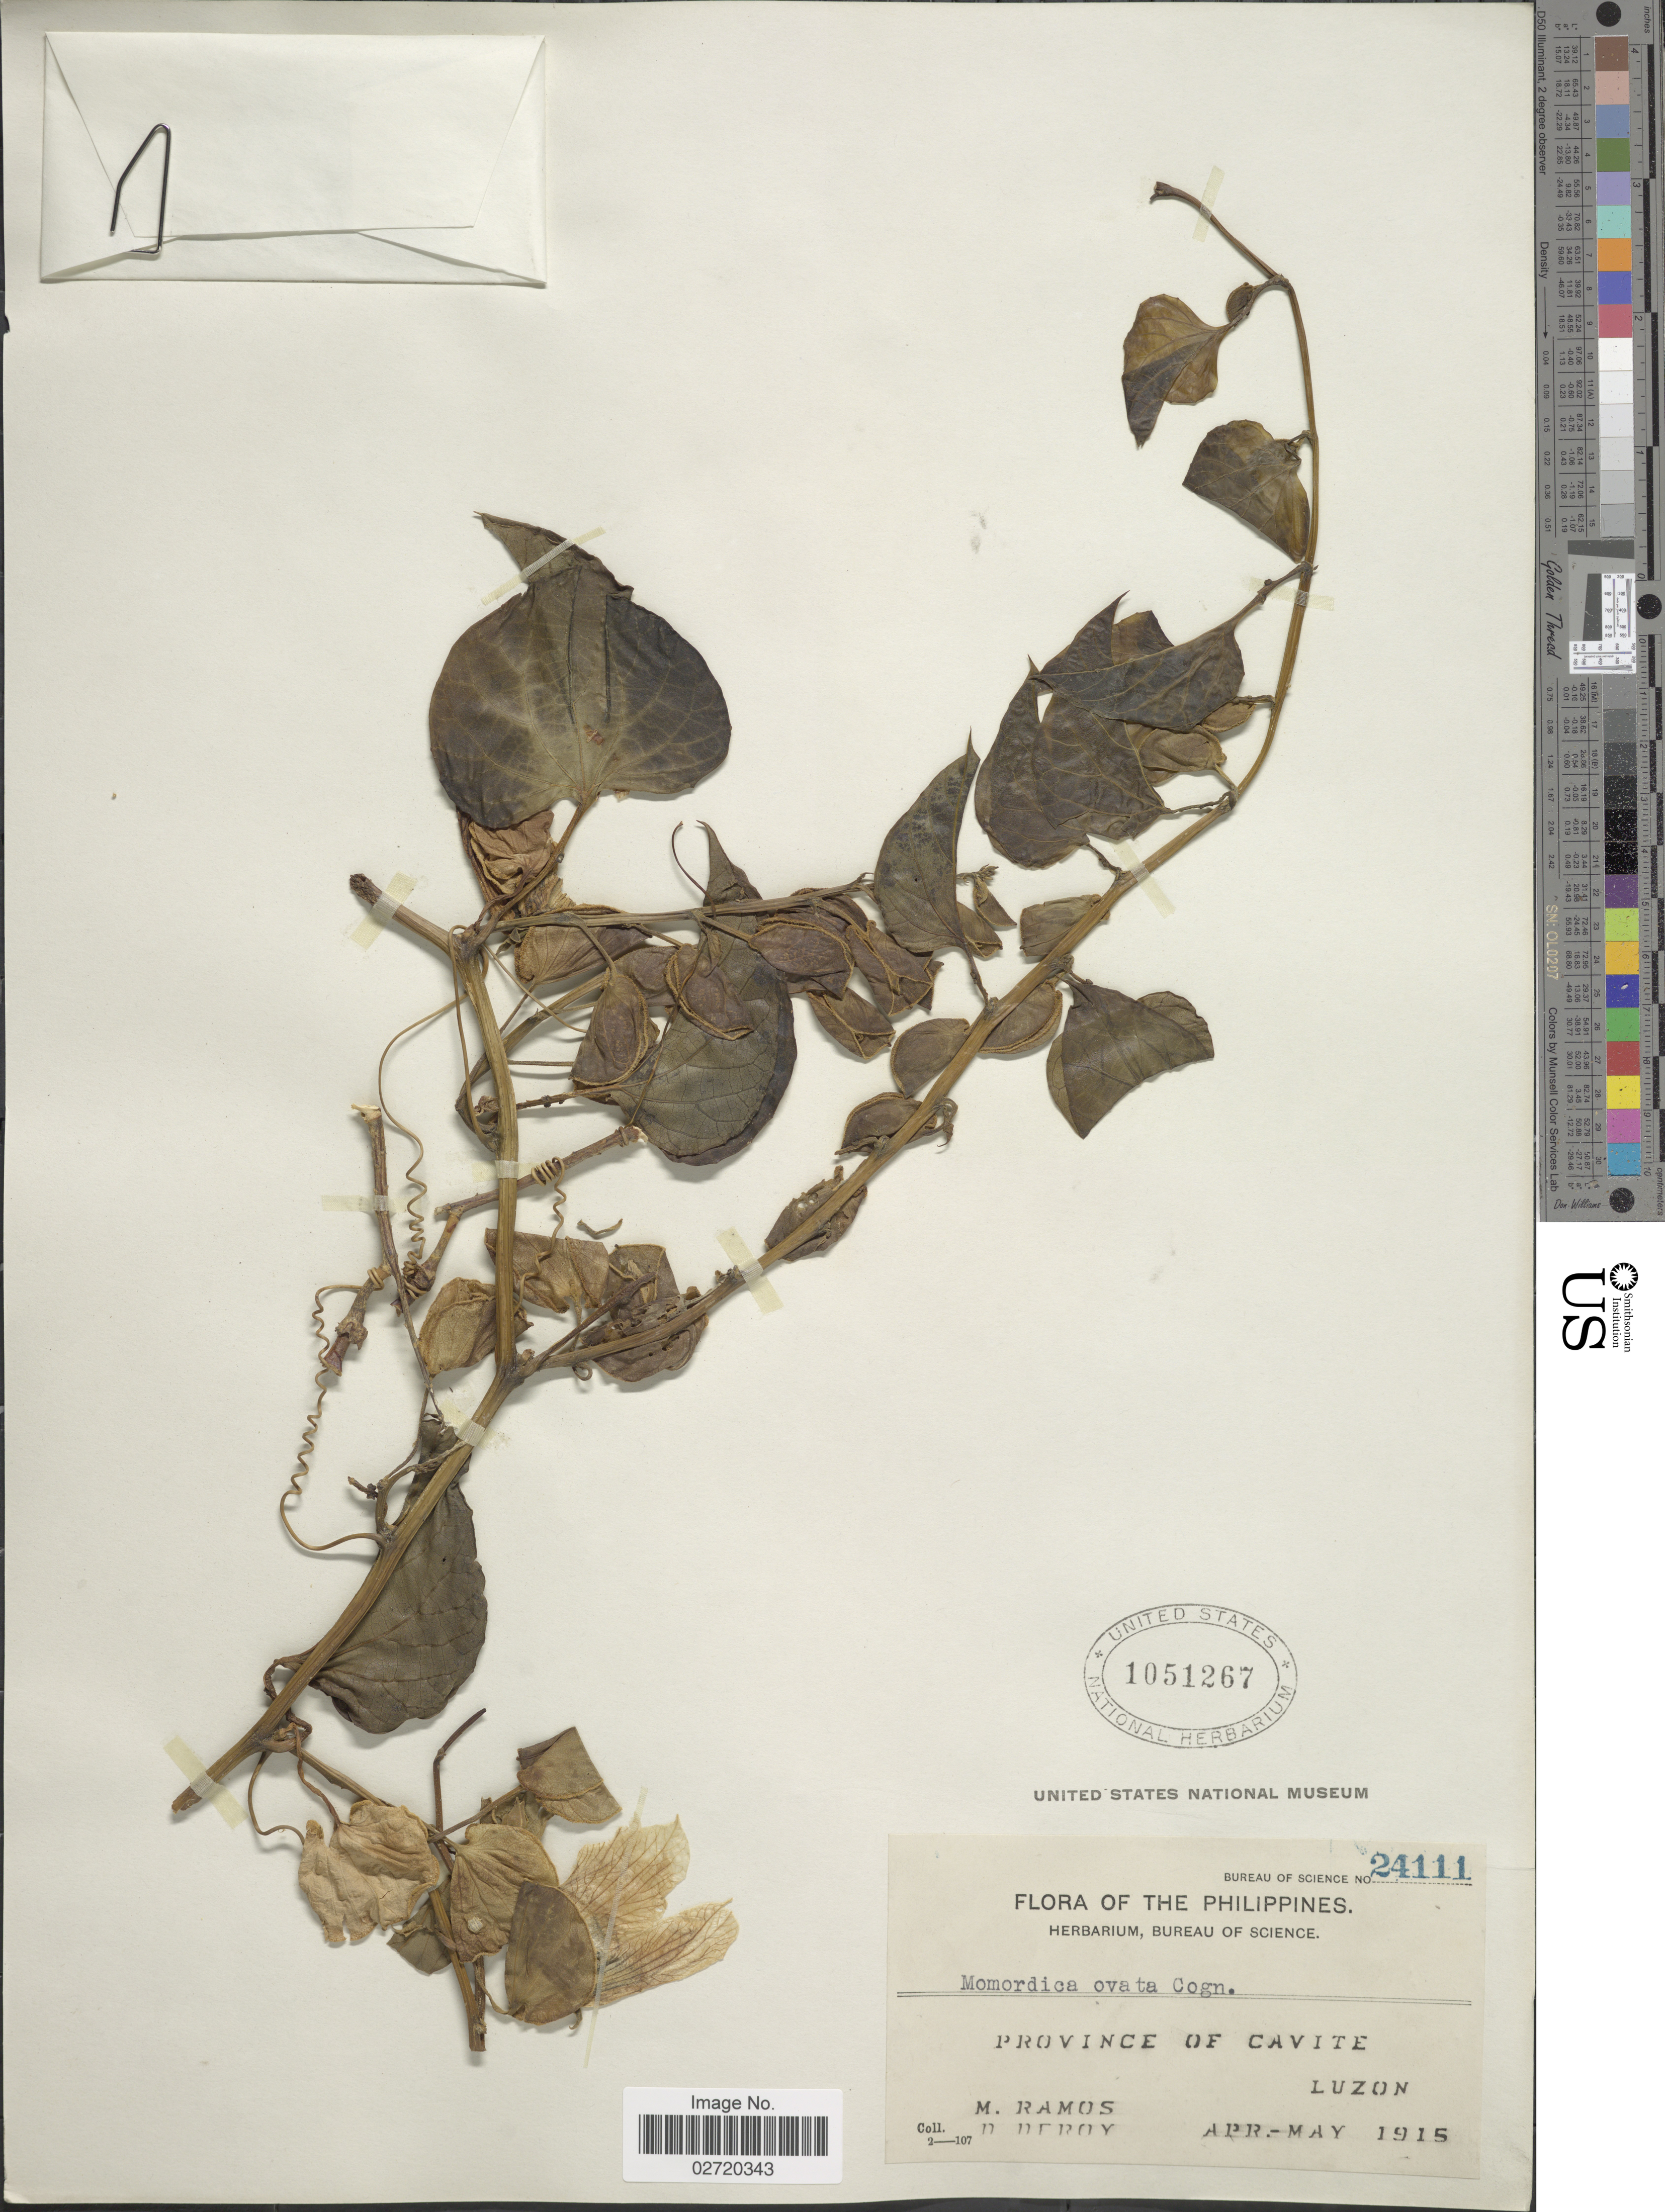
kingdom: Plantae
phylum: Tracheophyta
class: Magnoliopsida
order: Cucurbitales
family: Cucurbitaceae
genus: Momordica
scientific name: Momordica ovata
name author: Cogn.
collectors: M. Ramos & D. Deroy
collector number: Bureau of Science 24111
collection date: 1915-04/1915-05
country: Philippines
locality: Province of Cavite, Luzon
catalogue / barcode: US 1051267